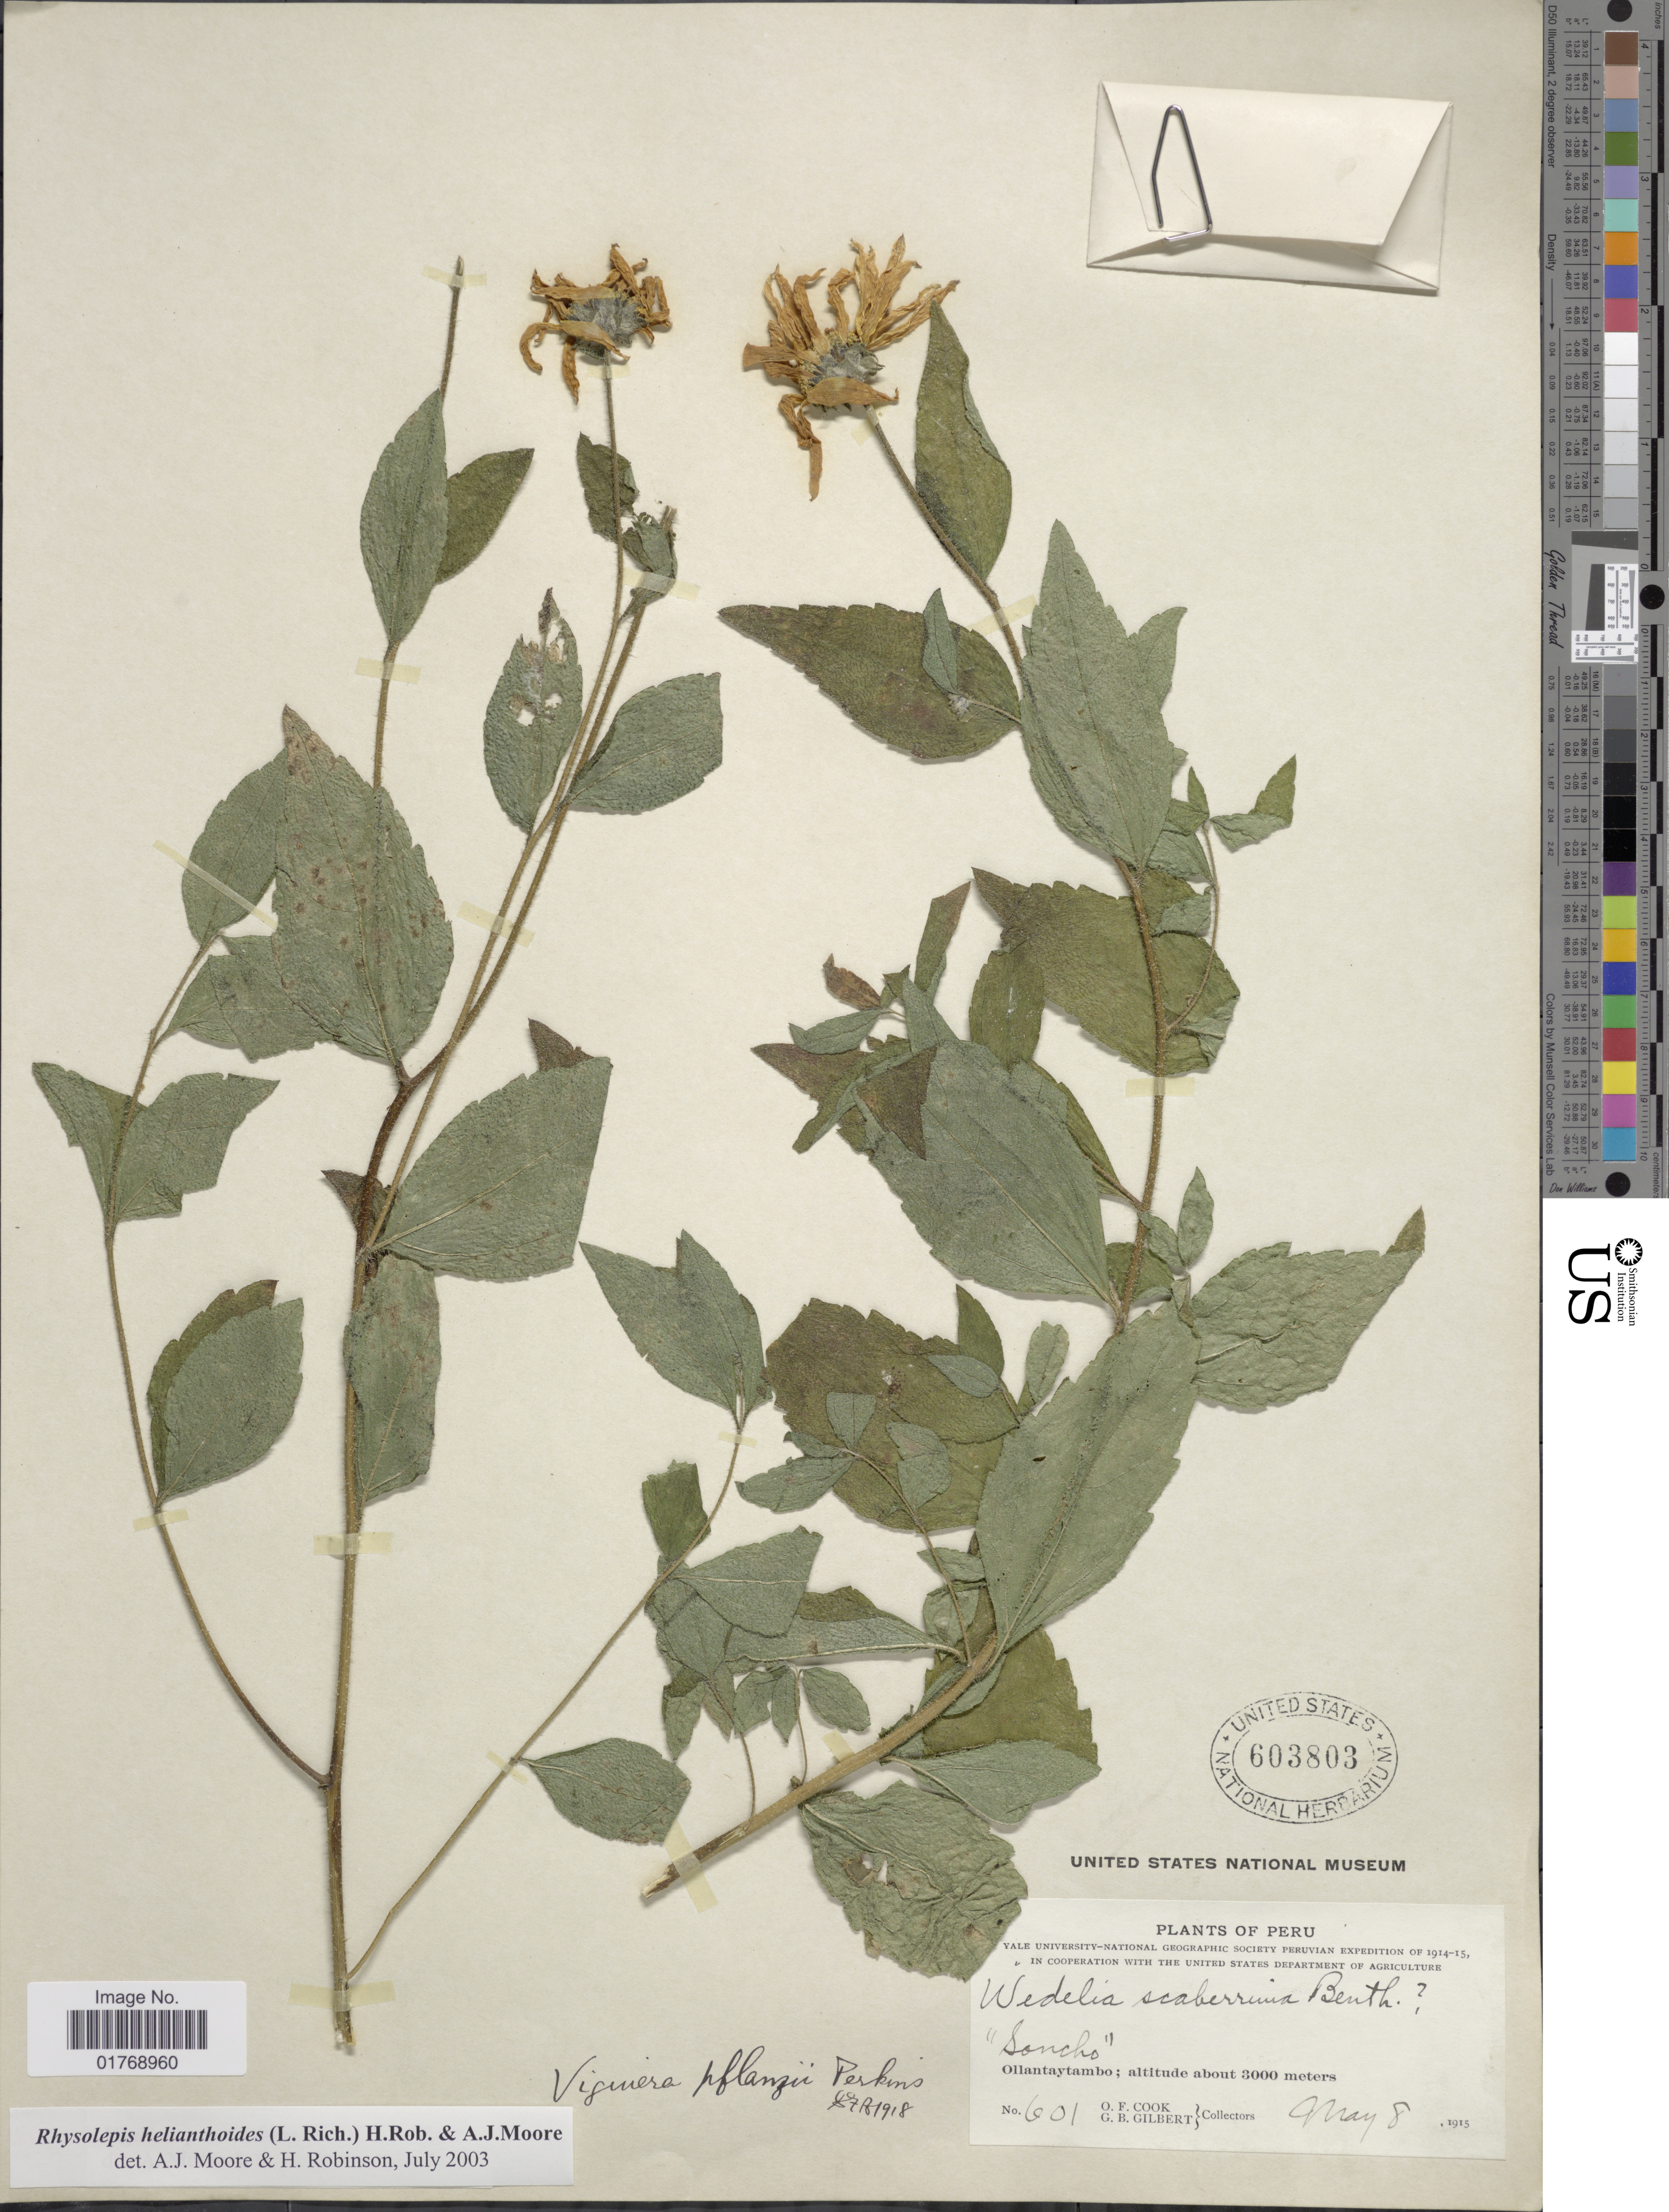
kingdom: Plantae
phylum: Tracheophyta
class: Magnoliopsida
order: Asterales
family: Asteraceae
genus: Viguiera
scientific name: Viguiera procumbens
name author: (Pers.) S.F. Blake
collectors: O. F. Cook & G. B. Gilbert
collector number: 601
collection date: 1915-05-08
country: Peru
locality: Soncho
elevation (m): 3000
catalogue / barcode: US 603803